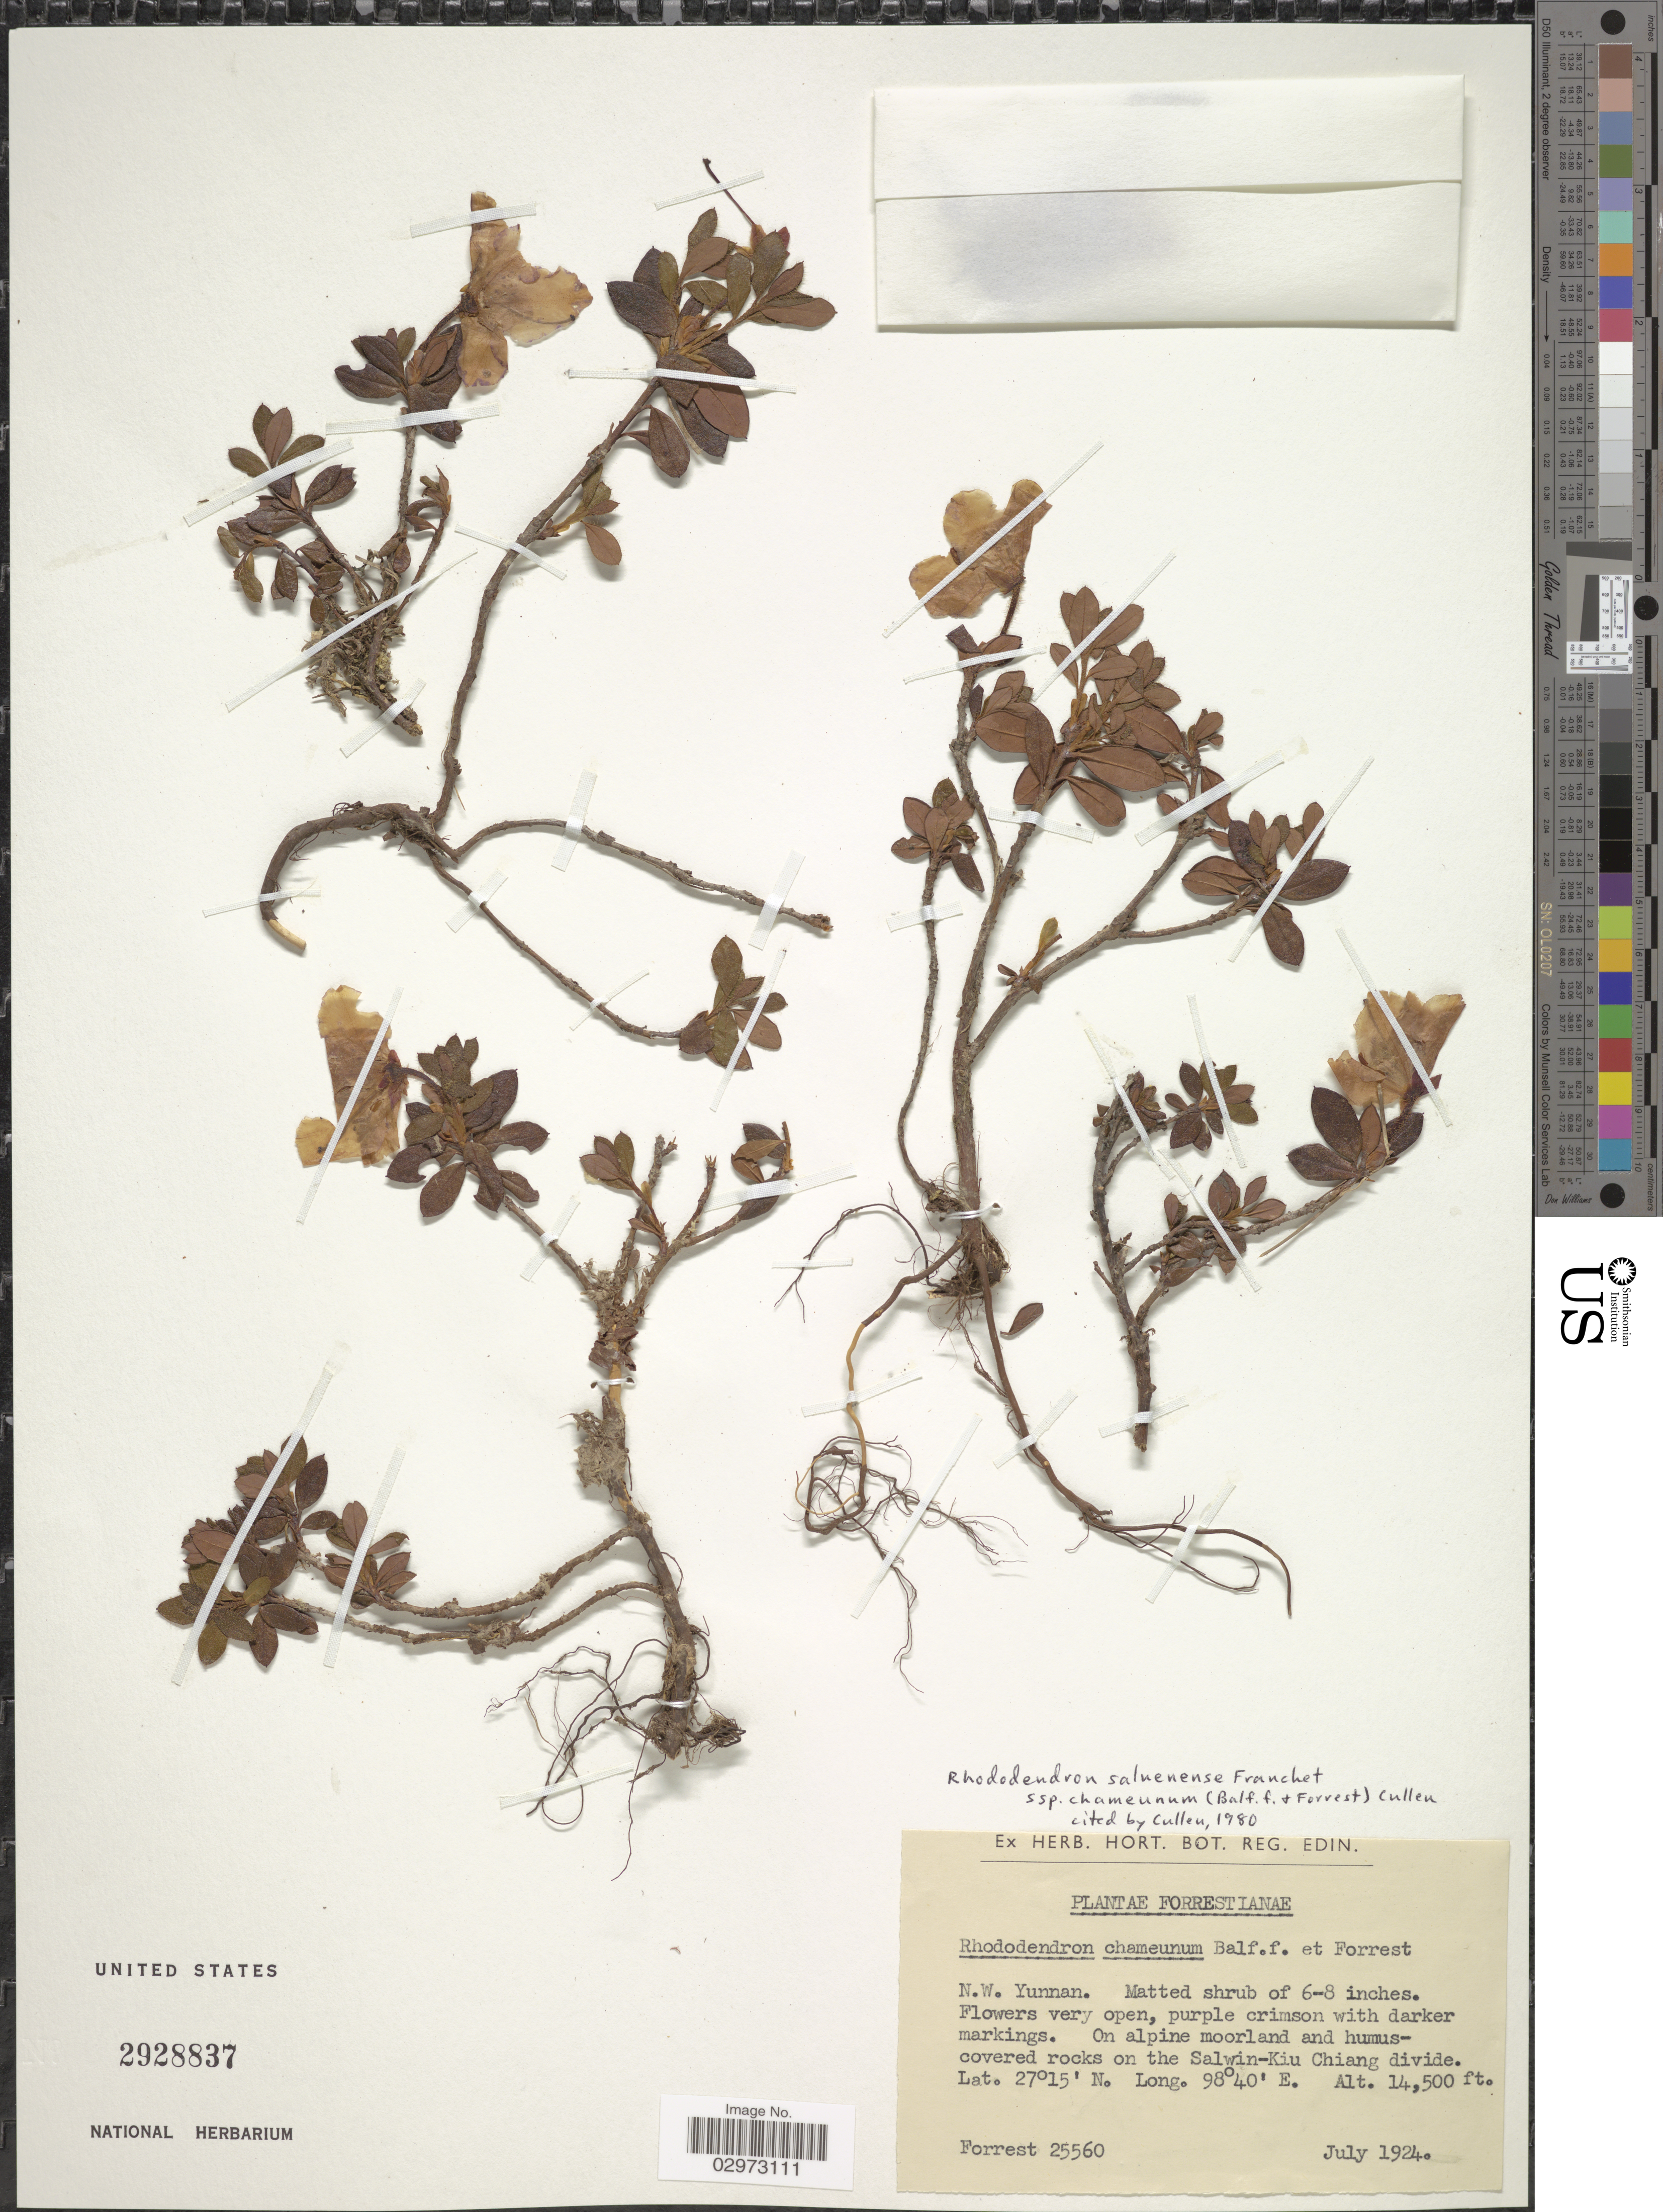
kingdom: Plantae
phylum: Tracheophyta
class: Magnoliopsida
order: Ericales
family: Ericaceae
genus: Rhododendron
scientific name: Rhododendron saluenense subsp. chameunum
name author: (Balf. f. & Forrest) Cullen in Cullen & D.F.Chamb.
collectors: -. Forrest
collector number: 25560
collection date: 1924-07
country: China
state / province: Yunnan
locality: N.W. Yunnan. On alpine moorland and humus-covered rocks on the Salwin-Kiu Chiang divide.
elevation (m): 4420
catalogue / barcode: US 2928837